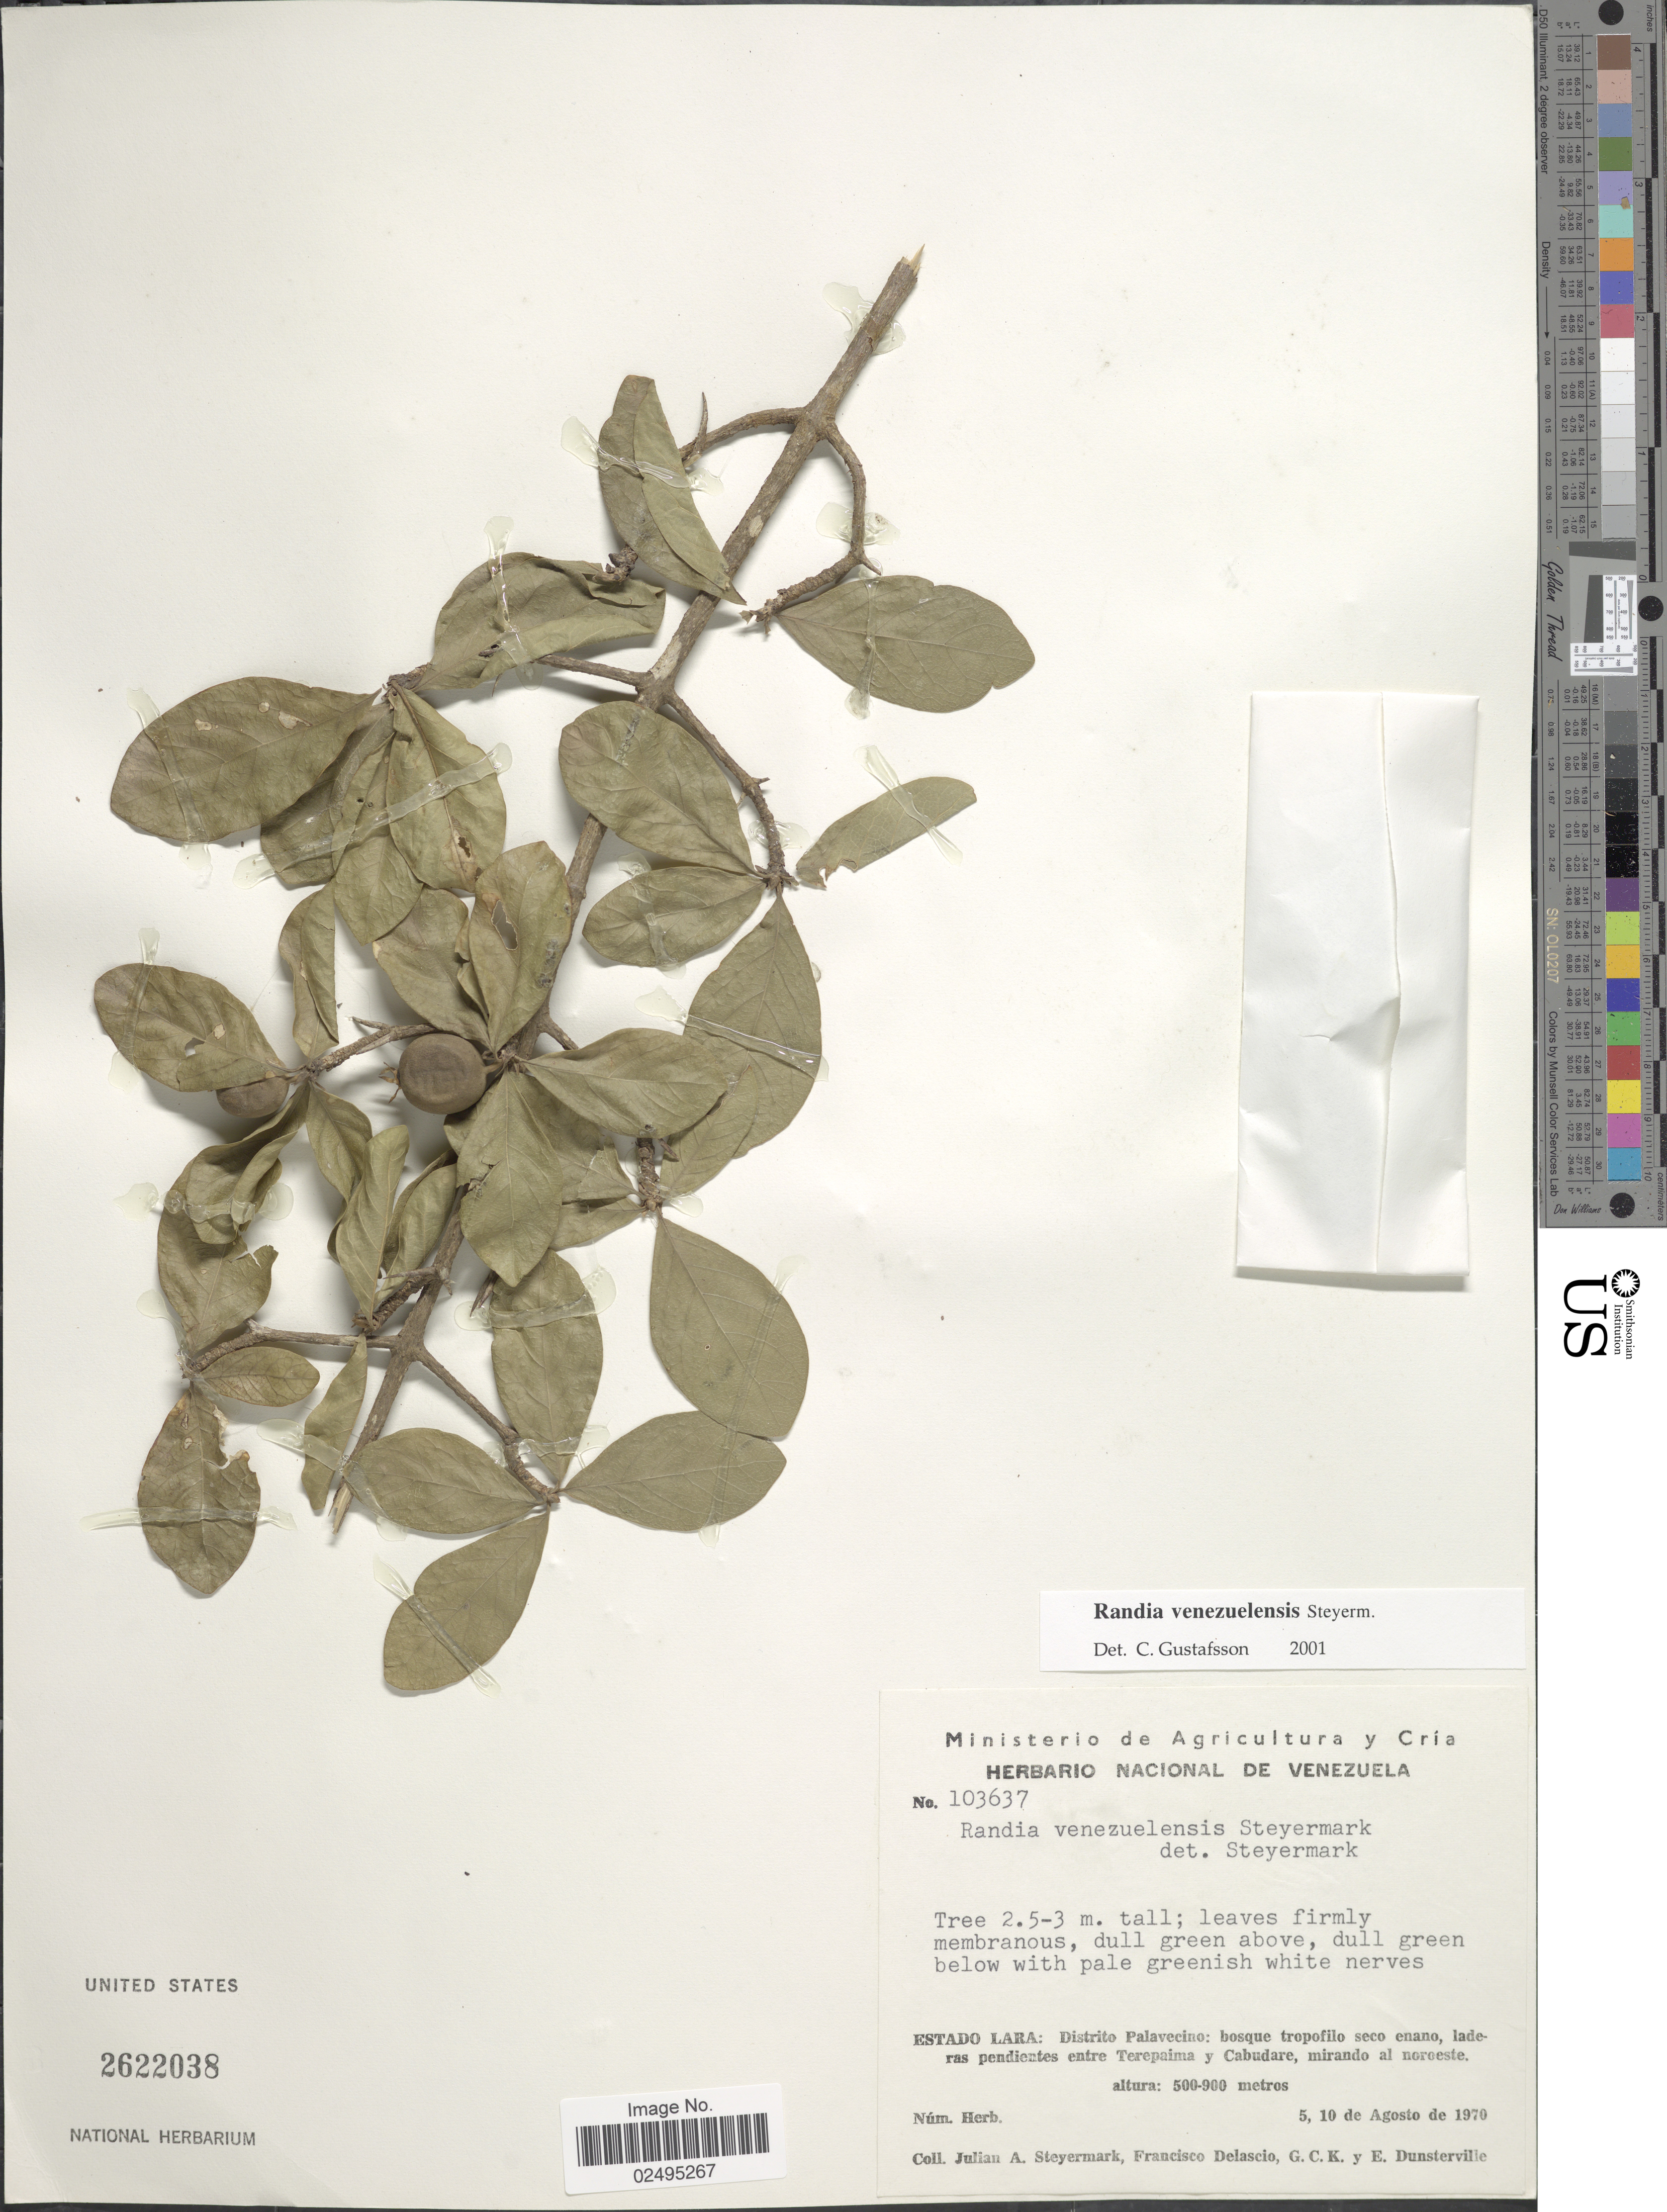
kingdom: Plantae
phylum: Tracheophyta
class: Magnoliopsida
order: Gentianales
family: Rubiaceae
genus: Randia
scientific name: Randia venezuelensis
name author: Steyerm.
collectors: J. Steyermark, F. Delascio C., G. C. K. Dunsterville & E. Dunsterville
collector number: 103637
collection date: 1970-08-05/1970-08-10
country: Venezuela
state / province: Lara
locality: Estado Lara: Distrito Palavecino, bosque tropofilo seco enano, laderas pendientes entre Terepaima y Cabudare, mirando al noroeste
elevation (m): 500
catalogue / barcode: US 2622038